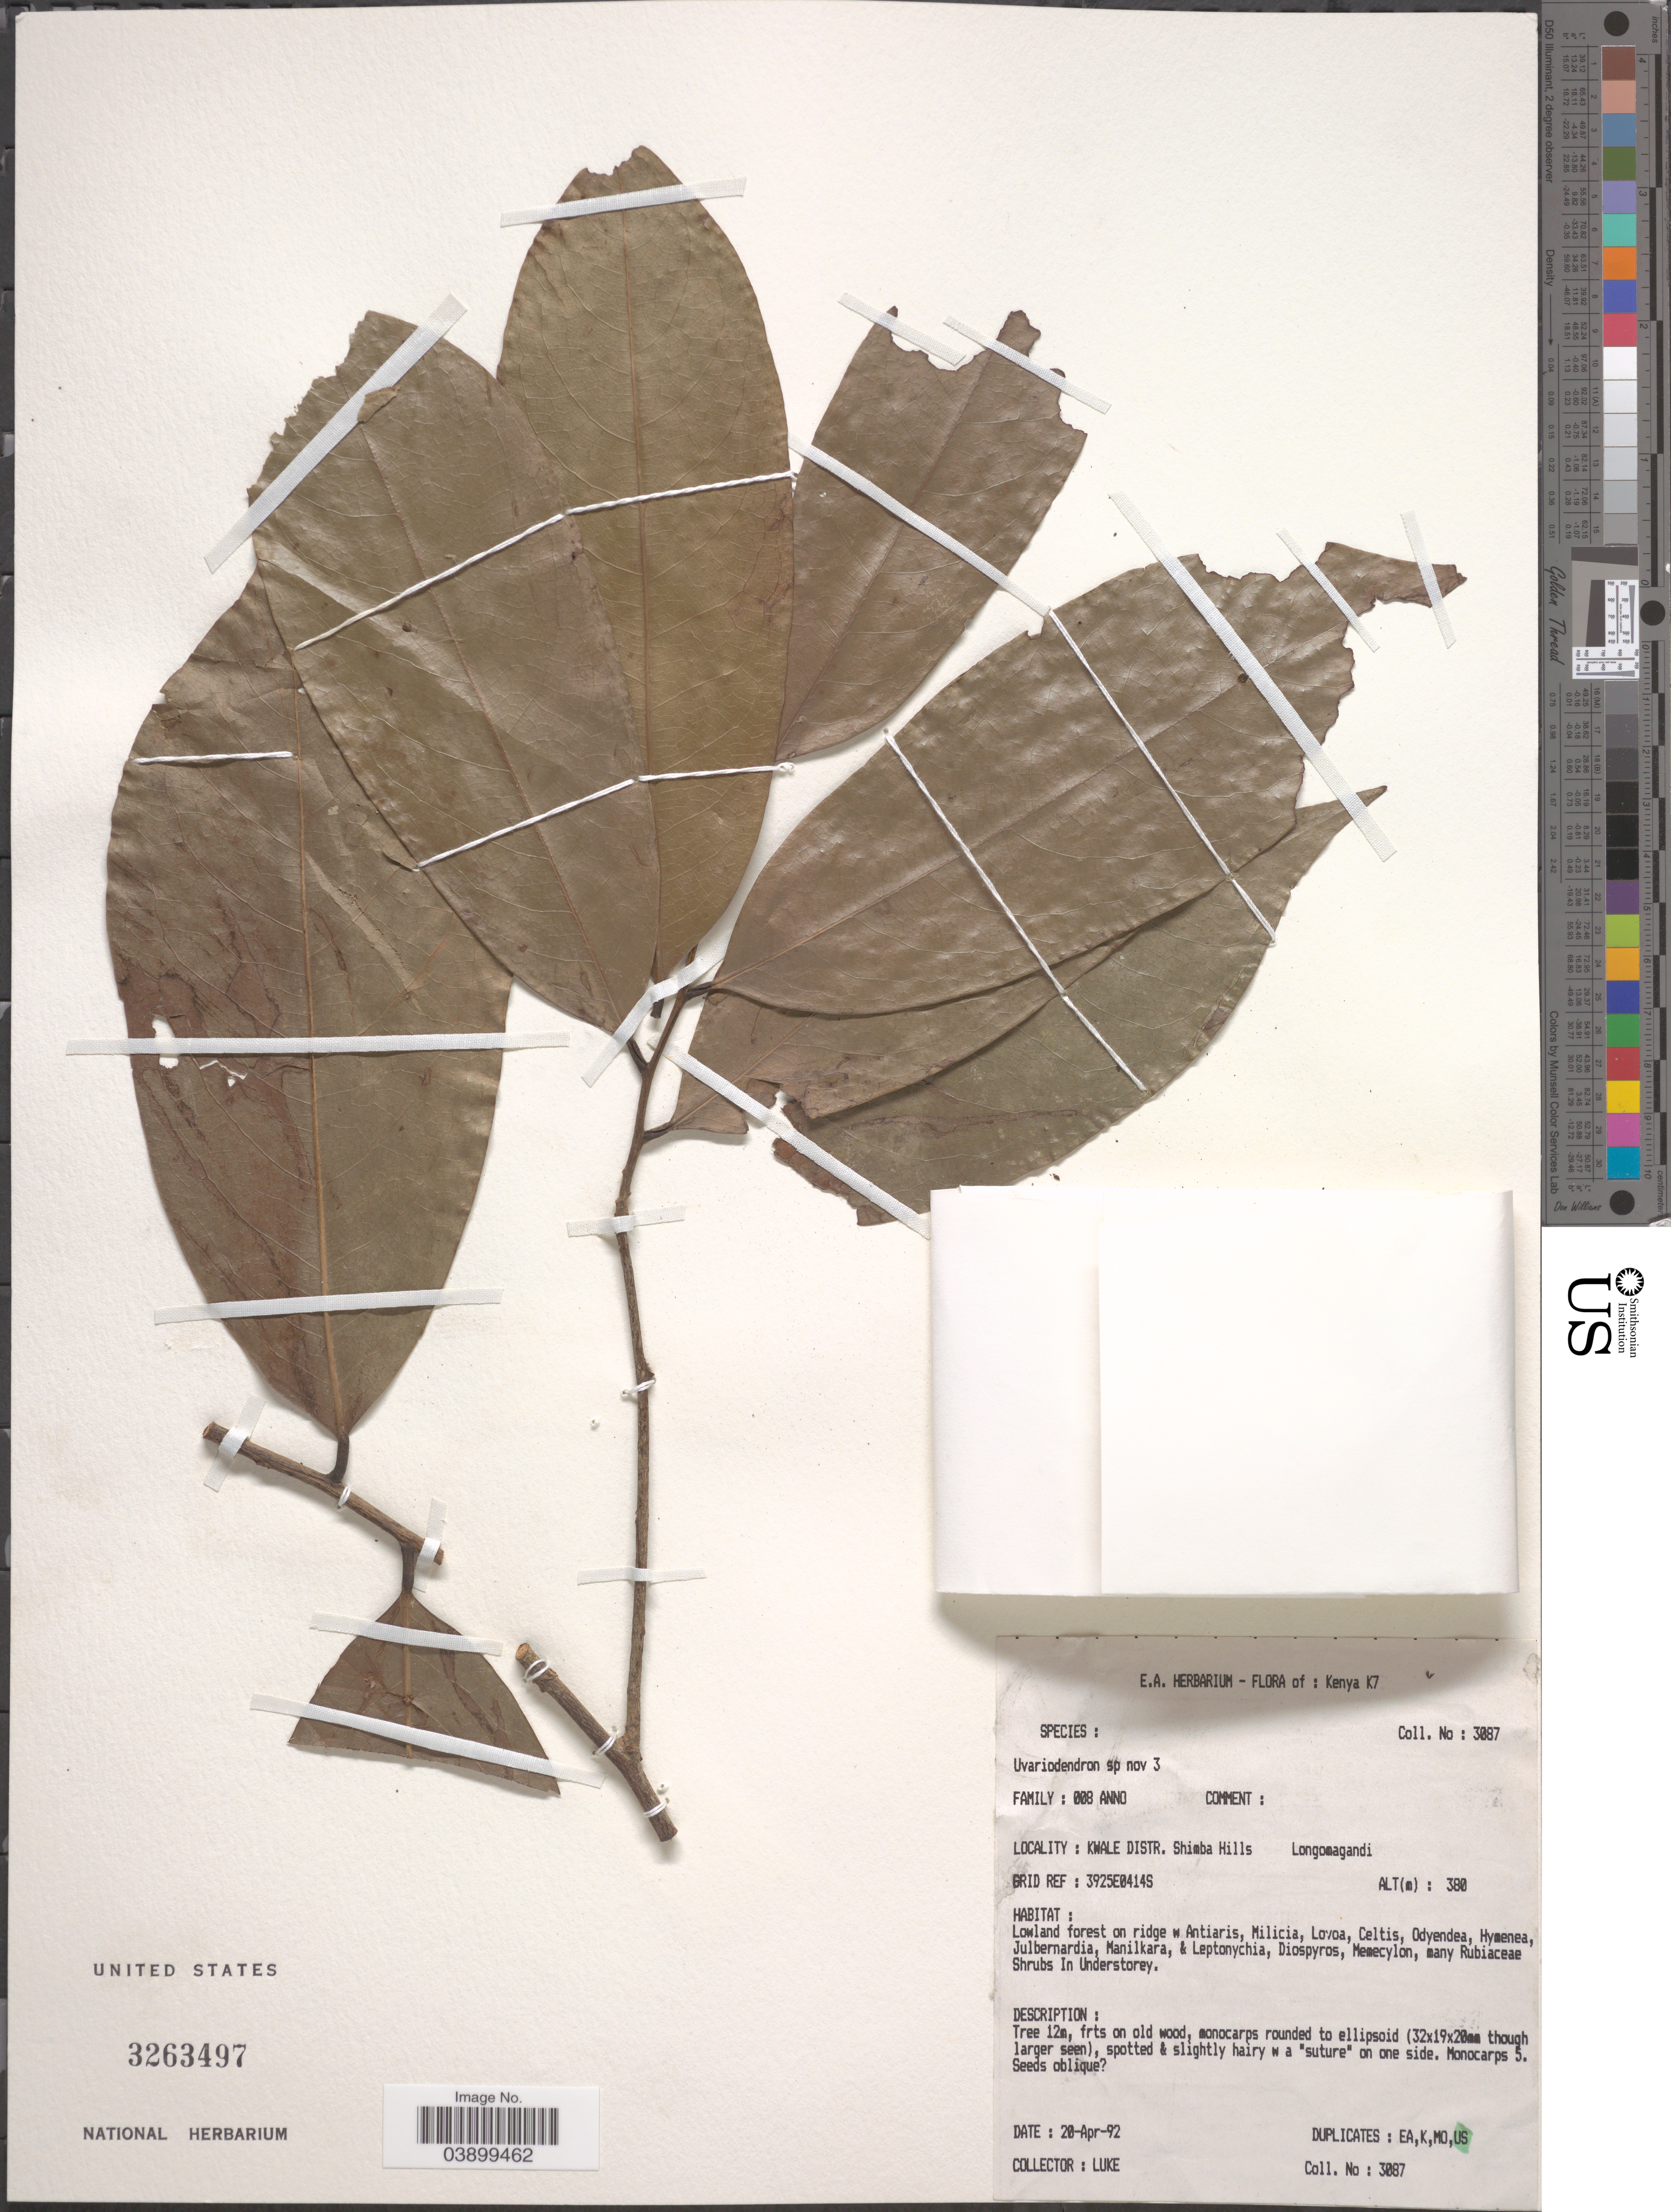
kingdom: Plantae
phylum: Tracheophyta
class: Magnoliopsida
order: Magnoliales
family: Annonaceae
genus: Uvariodendron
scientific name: Uvariodendron sp.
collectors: -. Luke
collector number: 3087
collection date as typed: Transcribed d/m/y: 20/4/92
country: Kenya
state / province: Kwale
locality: Kenya K7. Kwale Distr. Shimba Hills. Longomagandi.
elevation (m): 380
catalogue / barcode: US 3263497